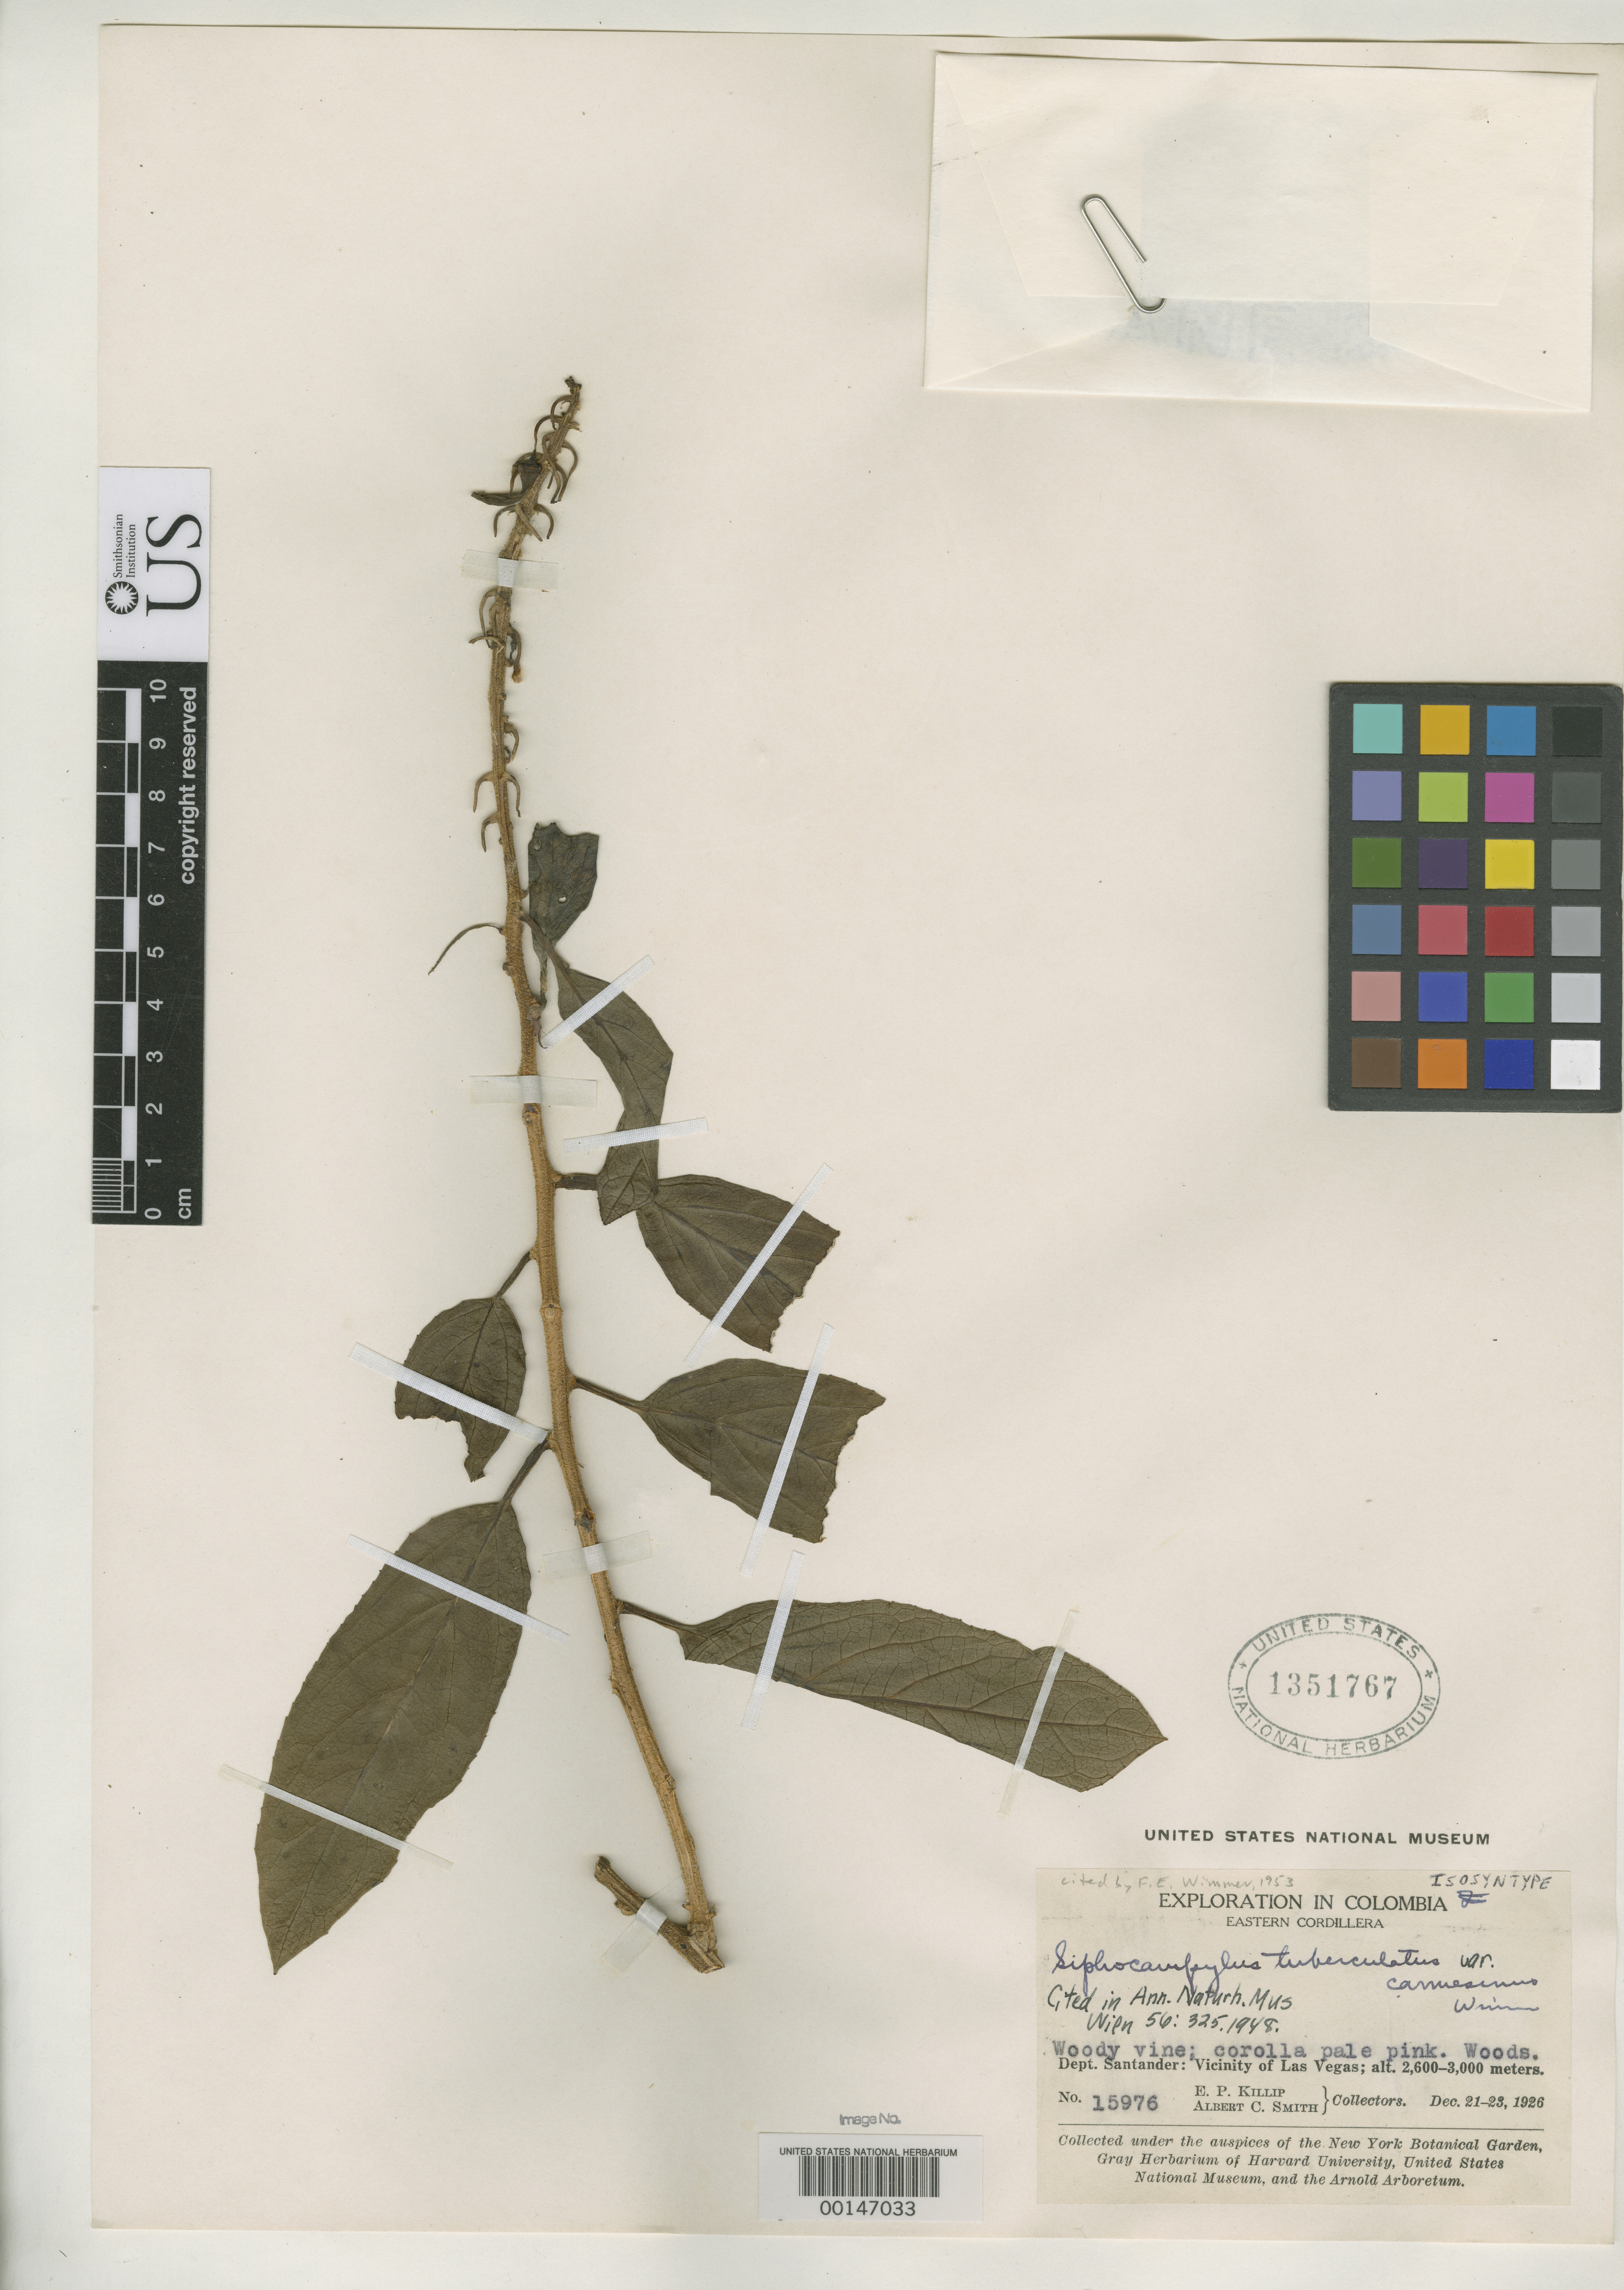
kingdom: Plantae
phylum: Tracheophyta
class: Magnoliopsida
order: Asterales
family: Campanulaceae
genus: Siphocampylus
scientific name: Siphocampylus tuberculatus var. carmesinus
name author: E. Wimm.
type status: Isosyntype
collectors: E. P. Killip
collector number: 15976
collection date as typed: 21 Dec 1926 to 23 Dec 1926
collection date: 1926-12-21/1926-12-23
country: Colombia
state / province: Norte de Santander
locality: Vicinity of Las Vegas.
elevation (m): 2600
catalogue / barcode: US 1351767